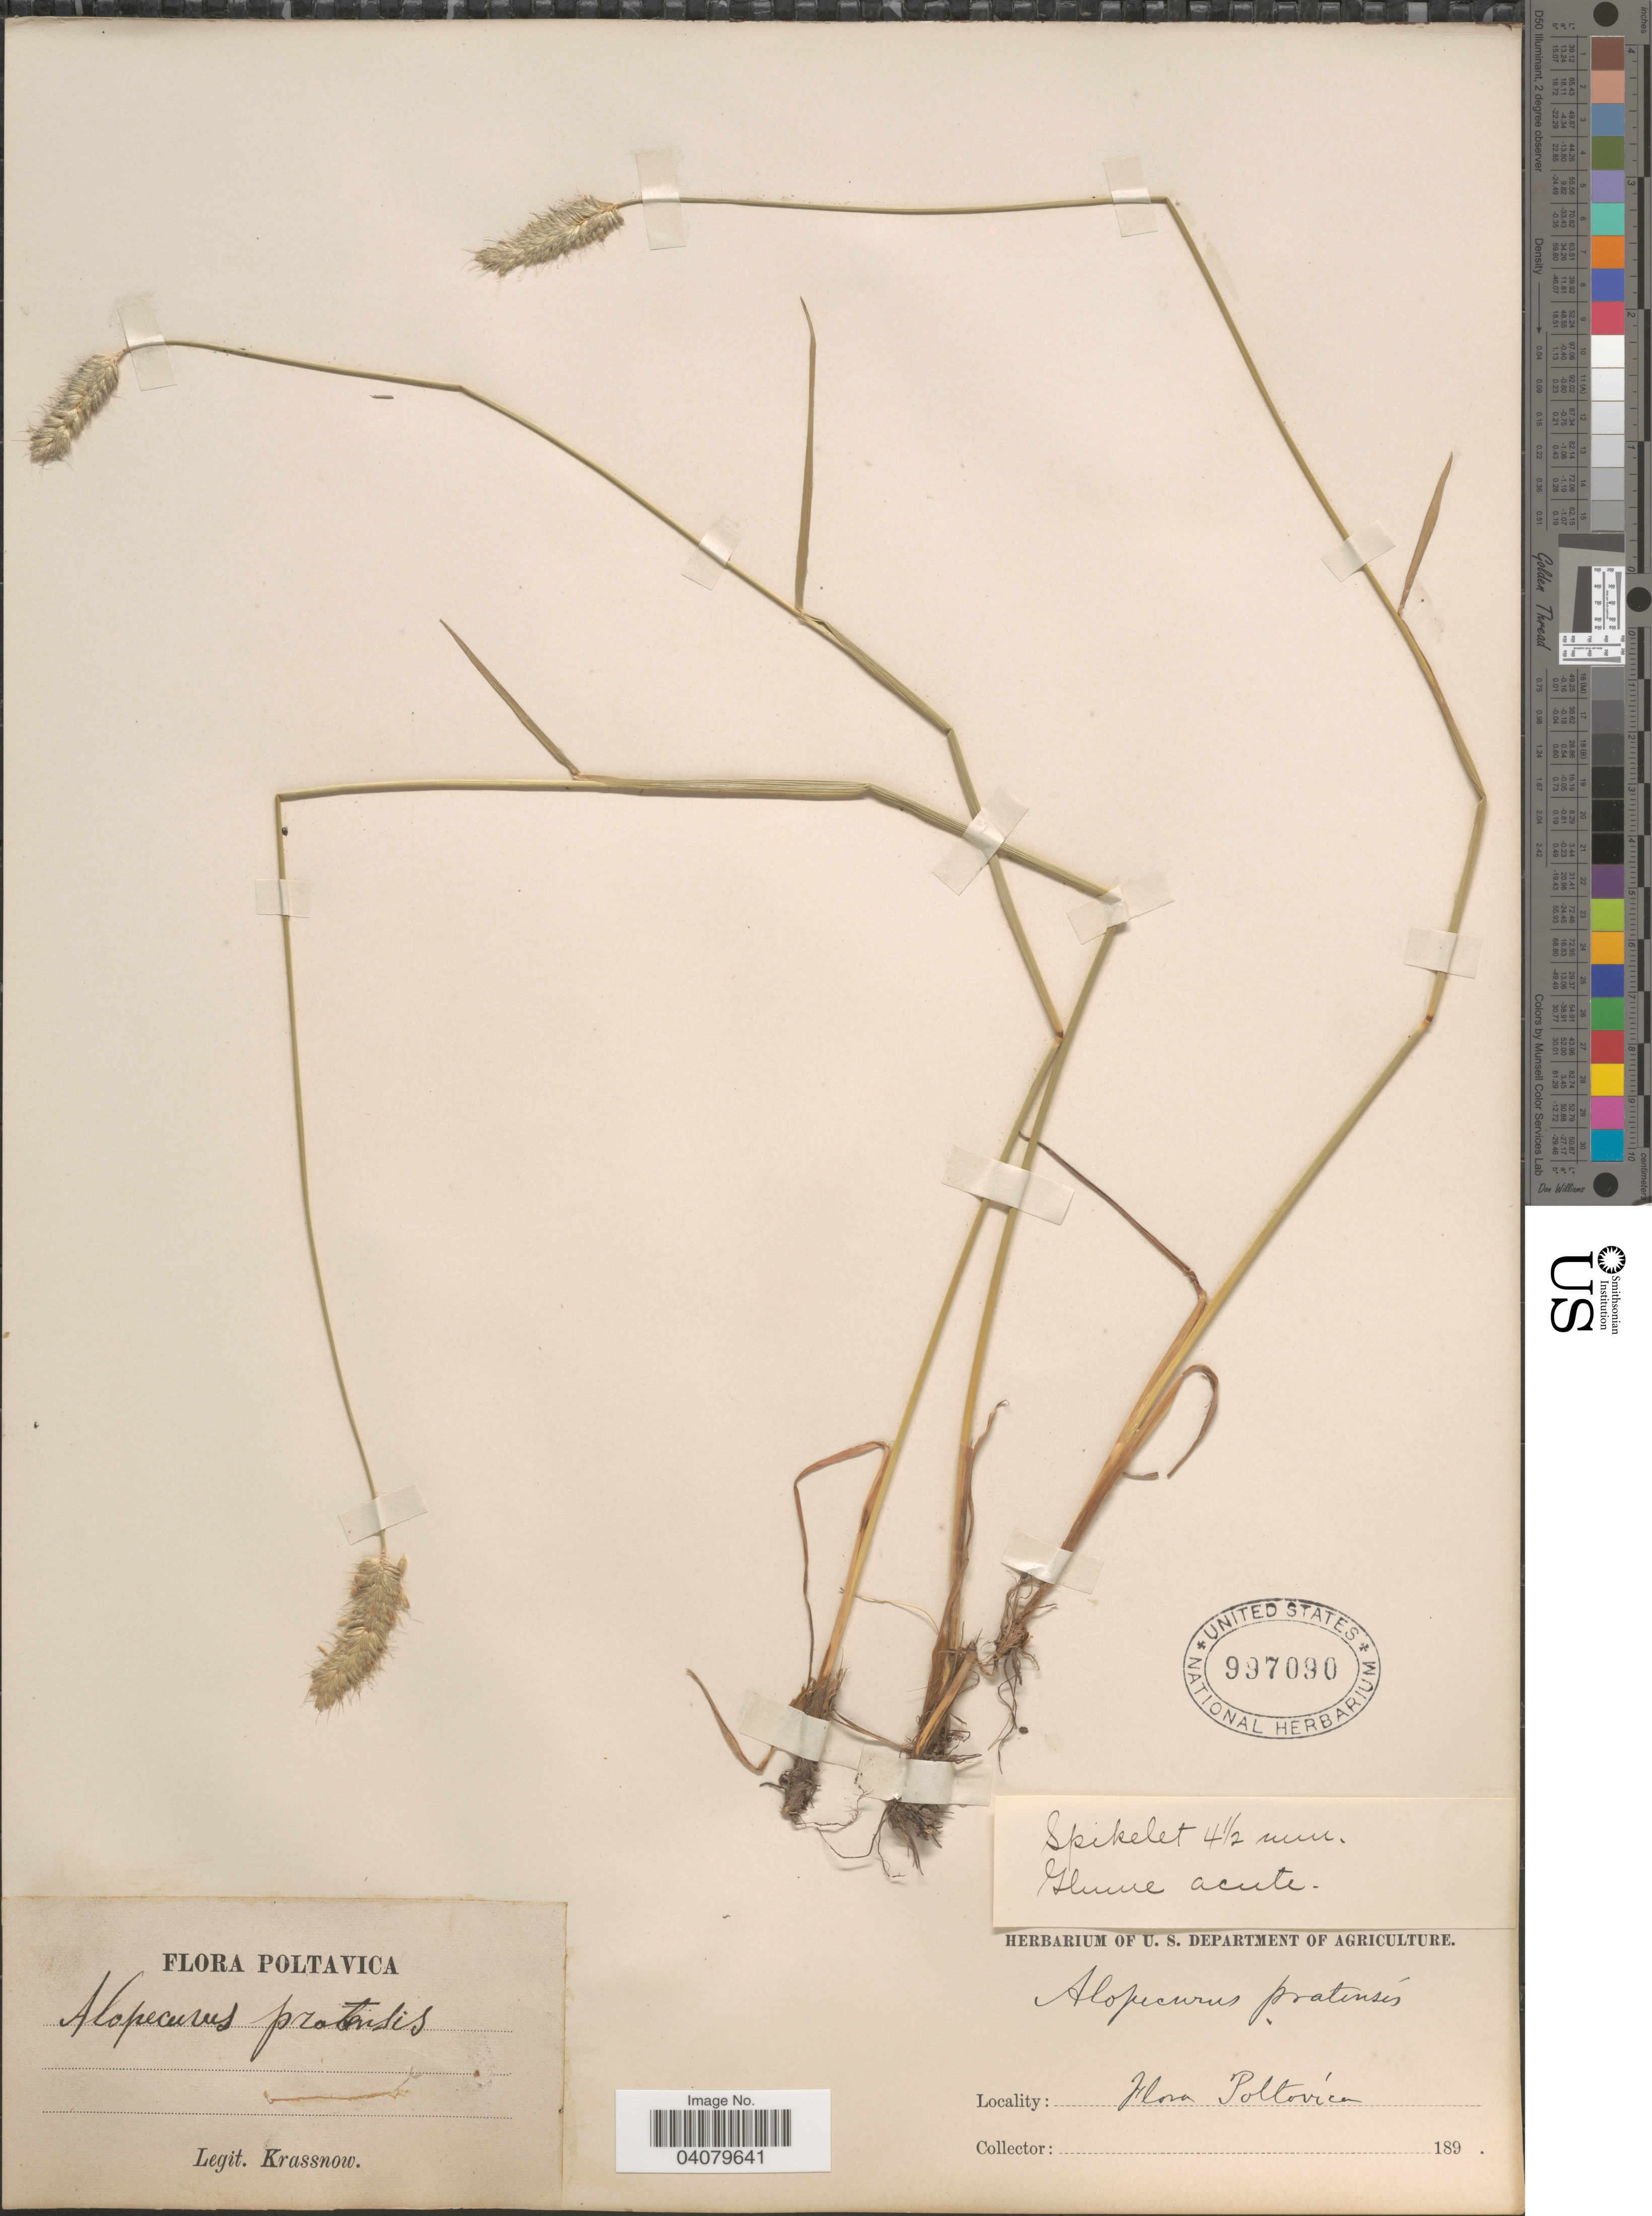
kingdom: Plantae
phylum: Tracheophyta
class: Liliopsida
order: Poales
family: Poaceae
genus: Alopecurus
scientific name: Alopecurus pratensis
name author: L.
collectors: -. Krassnow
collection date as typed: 189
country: Ukraine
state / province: Poltava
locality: Poltavica.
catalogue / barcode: US 997090